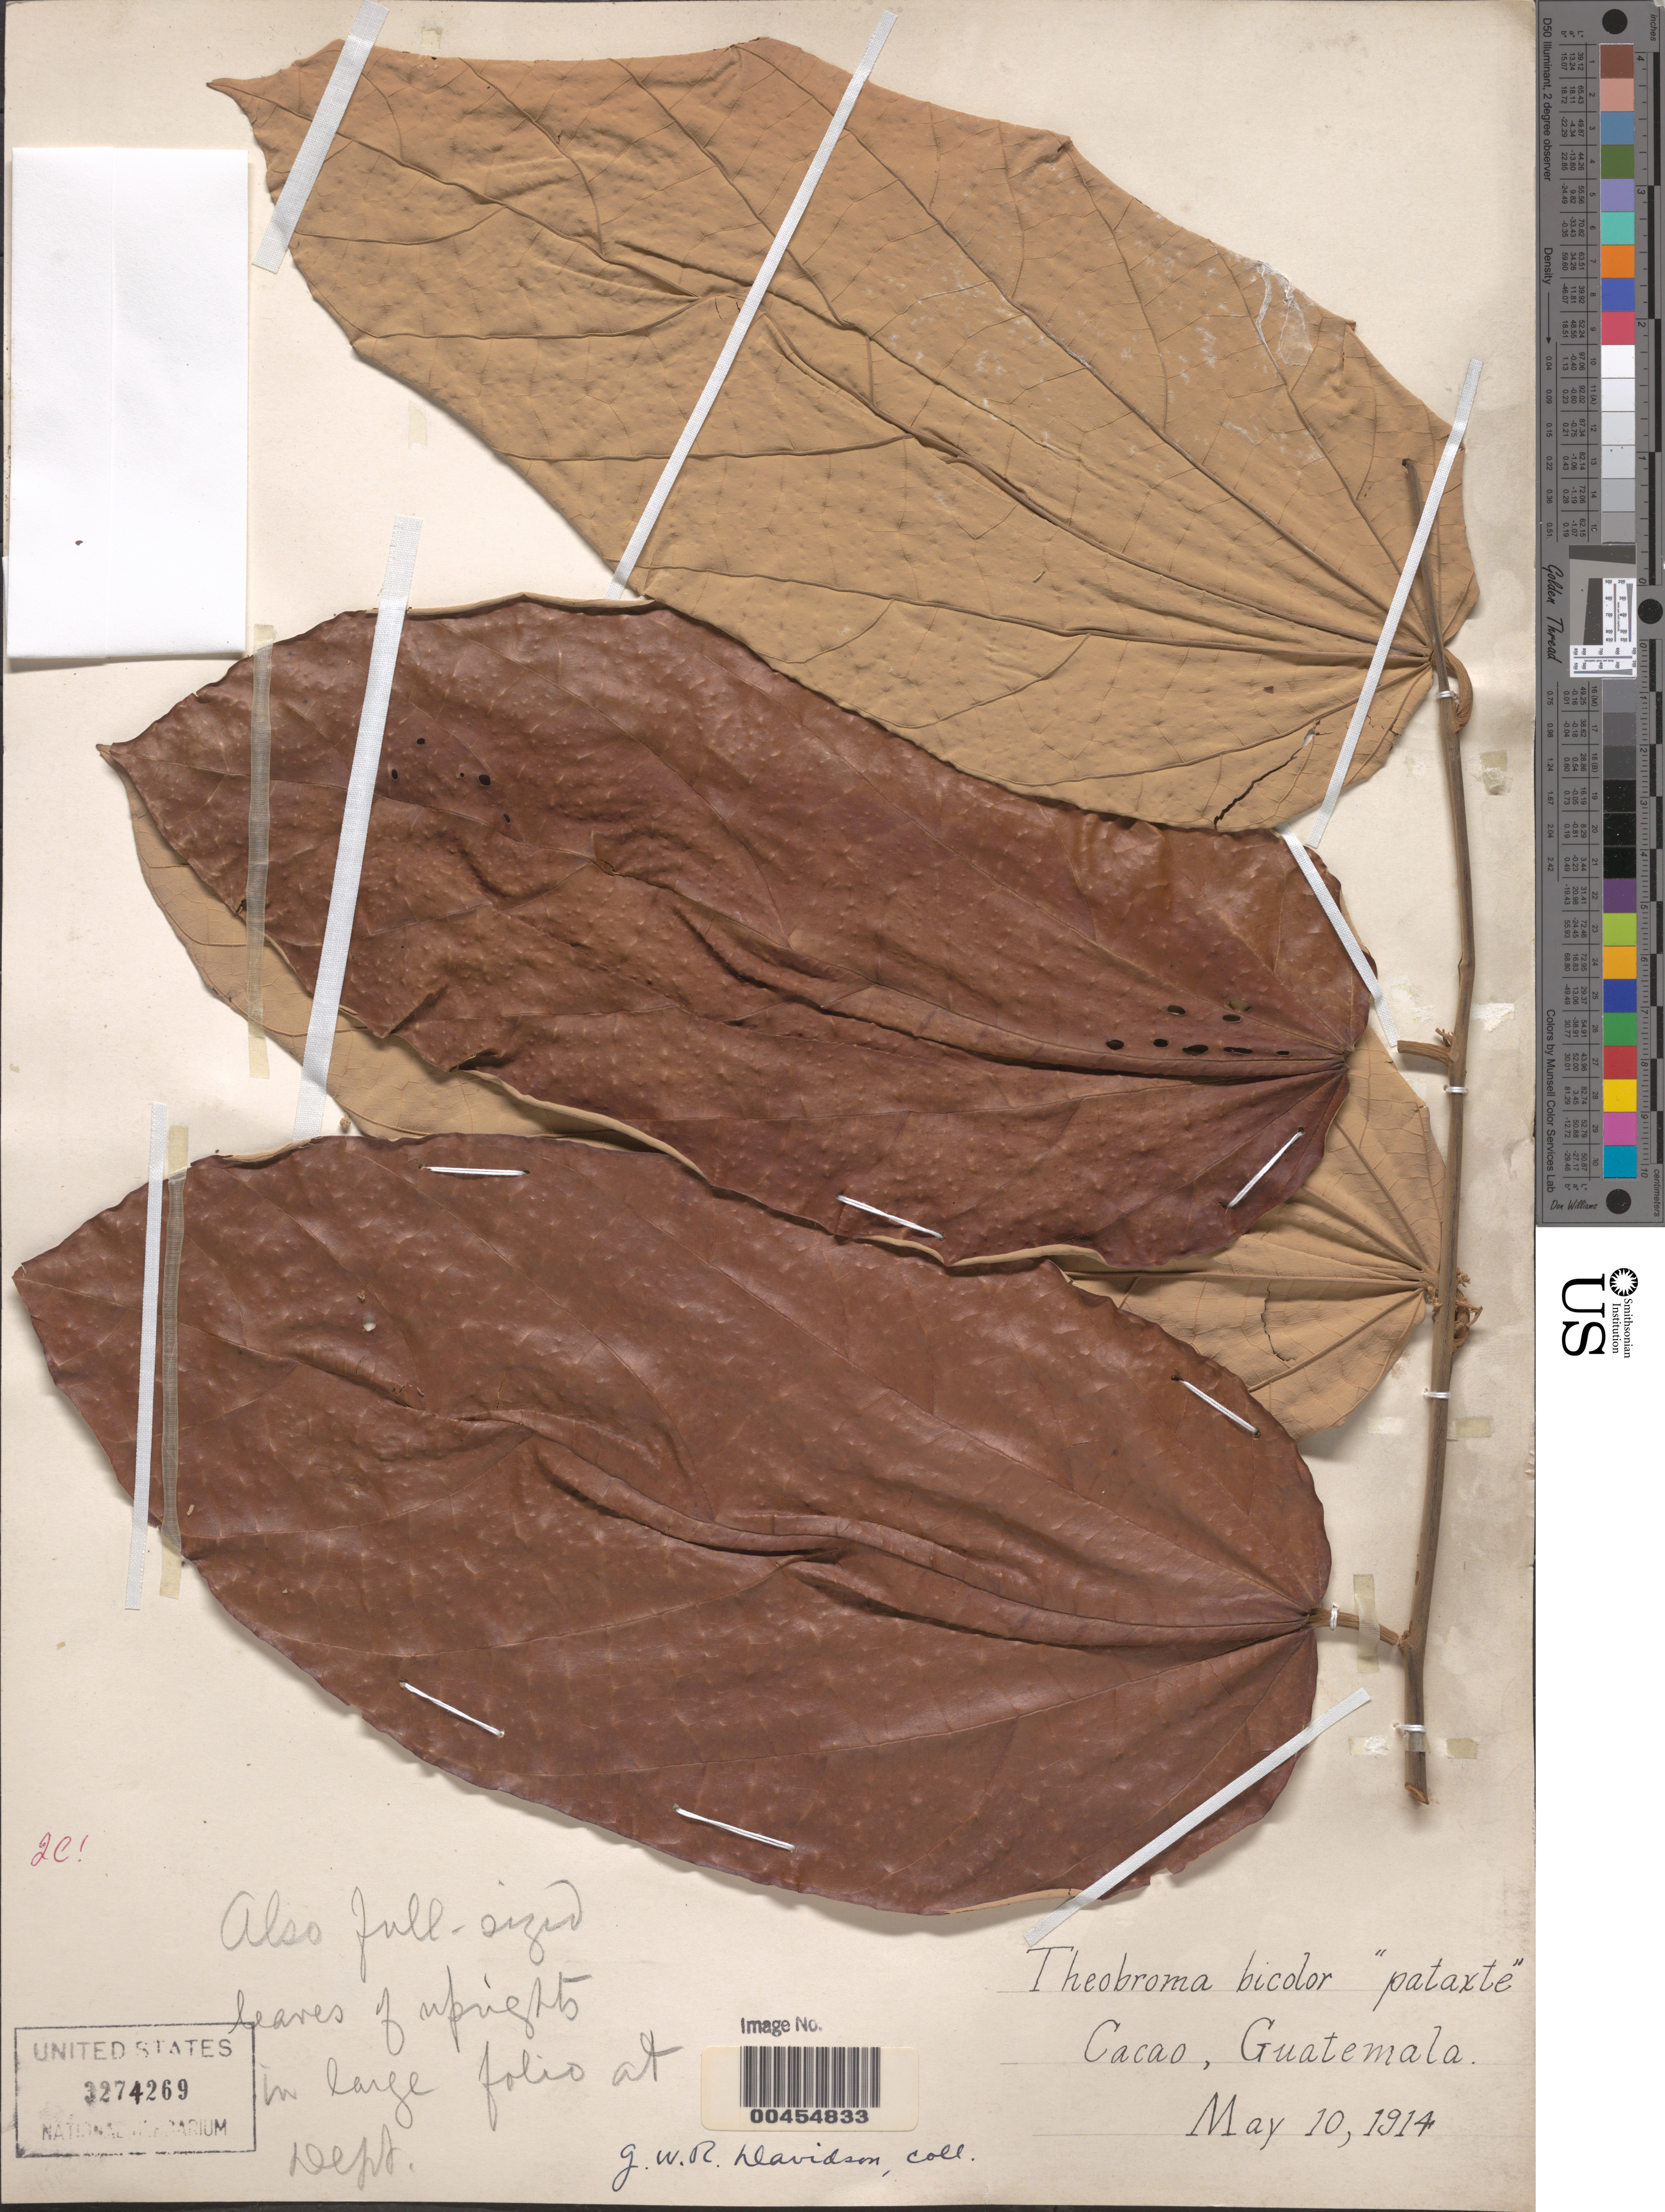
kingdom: Plantae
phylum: Tracheophyta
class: Magnoliopsida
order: Malvales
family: Malvaceae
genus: Theobroma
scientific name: Theobroma bicolor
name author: Bonpl.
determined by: Dorr, L. J., (BOT), Smithsonian Institution - National Museum of Natural History (UNITED STATES)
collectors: G. Davidson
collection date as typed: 10 May 1914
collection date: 1914-05-10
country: Guatemala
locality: Cacao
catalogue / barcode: US 3274269